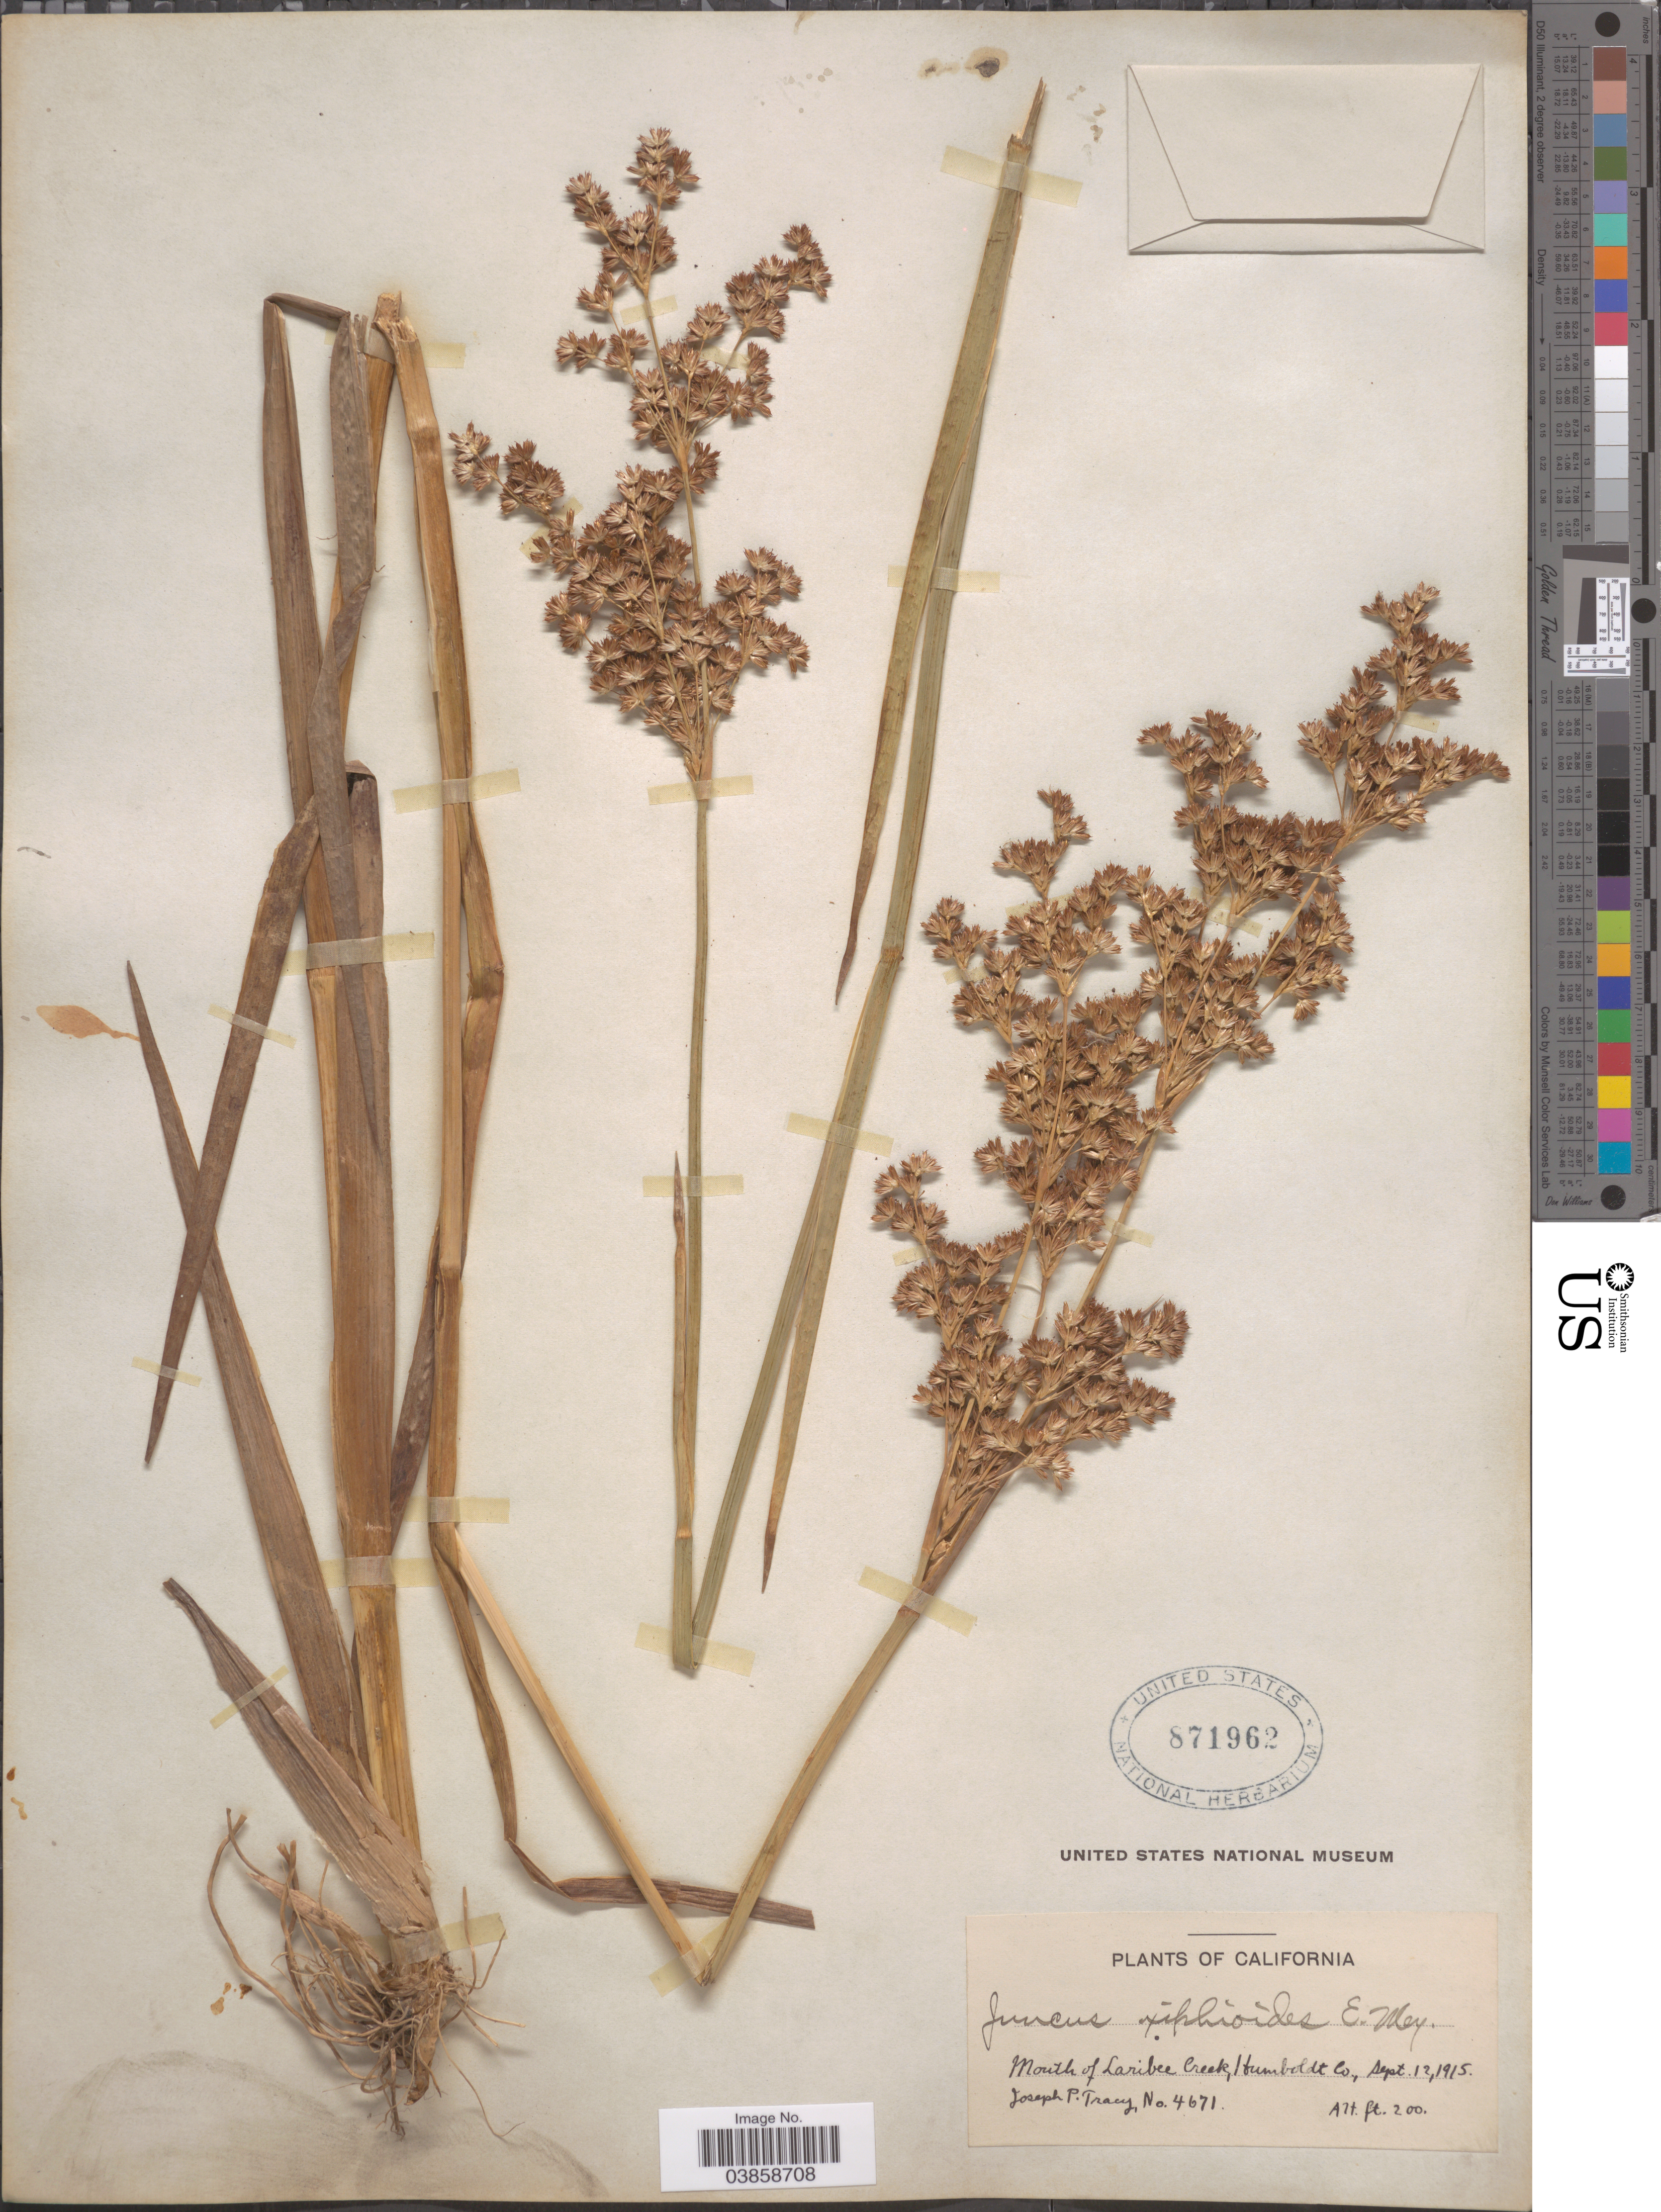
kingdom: Plantae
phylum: Tracheophyta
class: Liliopsida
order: Poales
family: Juncaceae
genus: Juncus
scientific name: Juncus xiphioides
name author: E. Mey.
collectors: J. Tracy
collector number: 4671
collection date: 1915-09-12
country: United States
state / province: California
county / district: Humboldt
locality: Mouth of Laribee Creek, Humboldt Co.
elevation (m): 61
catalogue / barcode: US 871962